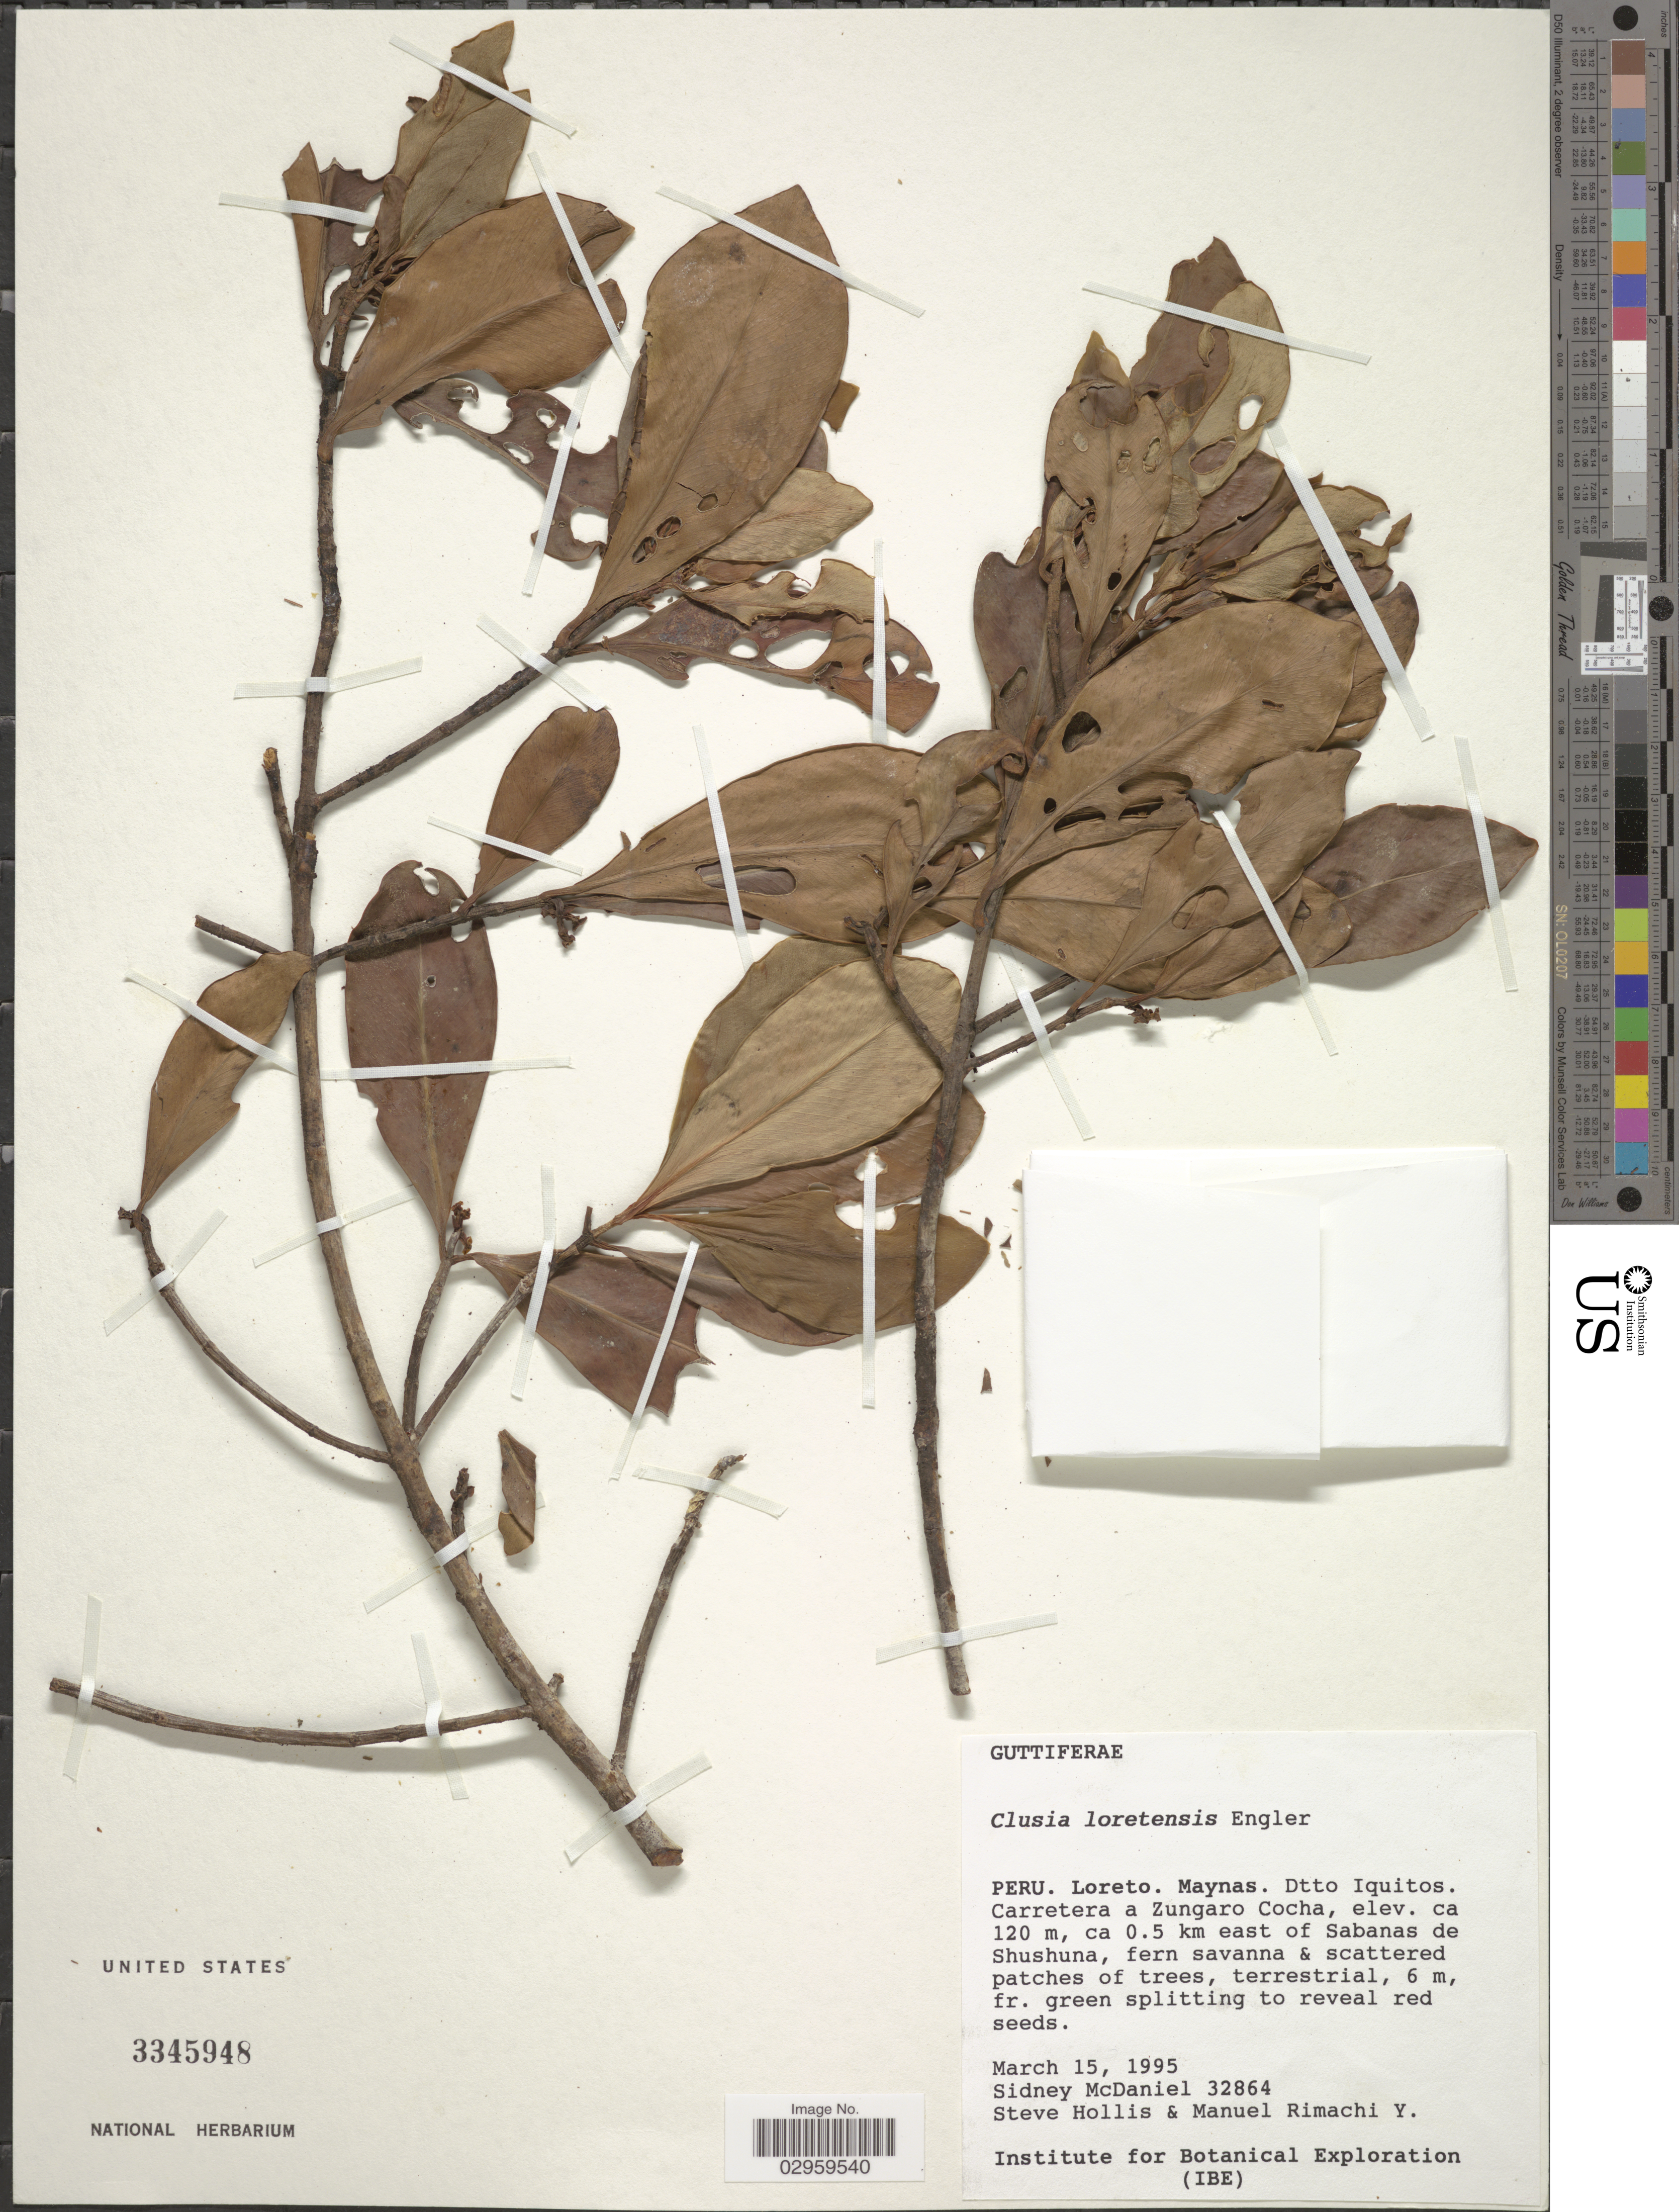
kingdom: Plantae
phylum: Tracheophyta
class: Magnoliopsida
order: Malpighiales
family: Clusiaceae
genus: Clusia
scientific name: Clusia loretensis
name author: Engl.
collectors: S. McDaniel, S. Hollis & M. Rimachi Y.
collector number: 32864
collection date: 1995-03-15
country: Peru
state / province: Loreto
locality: Maynas. Dtto Iquitos. Carretera a Zungaro Cocha, ca 0.5 km east of Sabanas de Shushuna.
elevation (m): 120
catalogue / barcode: US 3345948